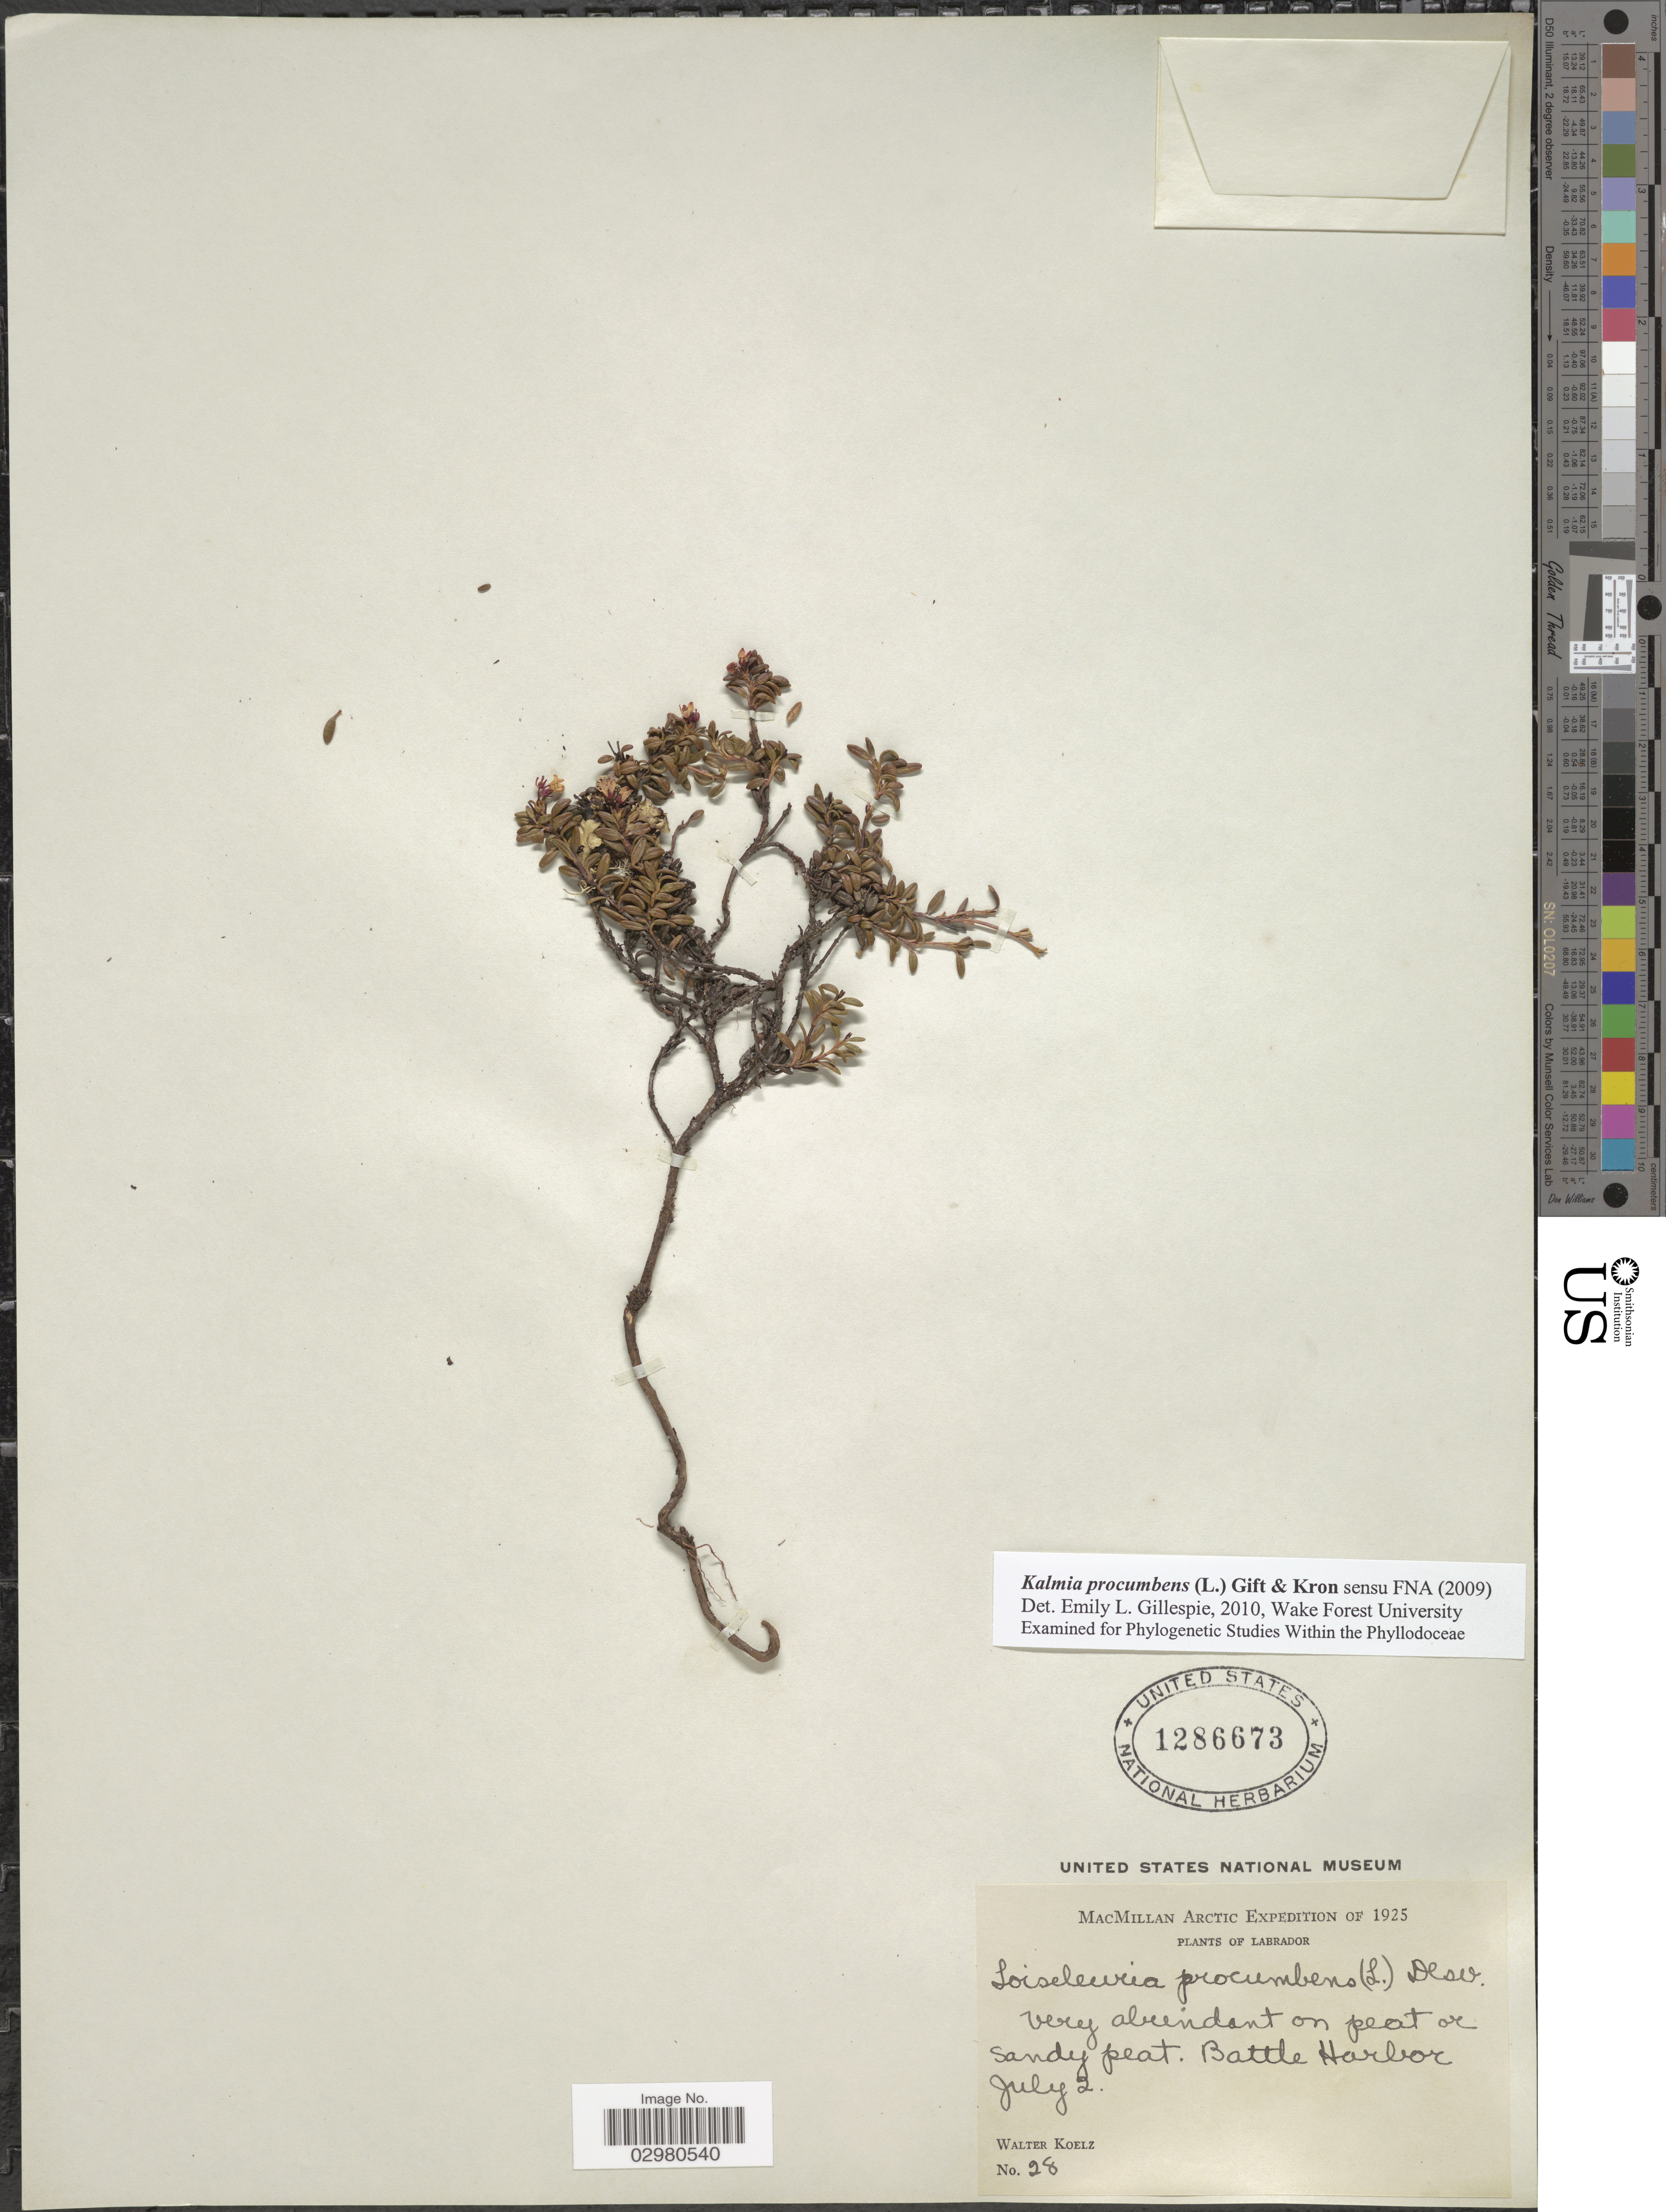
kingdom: Plantae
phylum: Tracheophyta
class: Magnoliopsida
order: Ericales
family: Ericaceae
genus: Loiseleuria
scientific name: Loiseleuria procumbens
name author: (L.) Desv.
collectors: W. N. Koelz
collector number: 28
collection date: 1925-07-02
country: Canada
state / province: Newfoundland and Labrador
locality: Arctic. Labrador. Battle Harbor.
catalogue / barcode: US 1286673